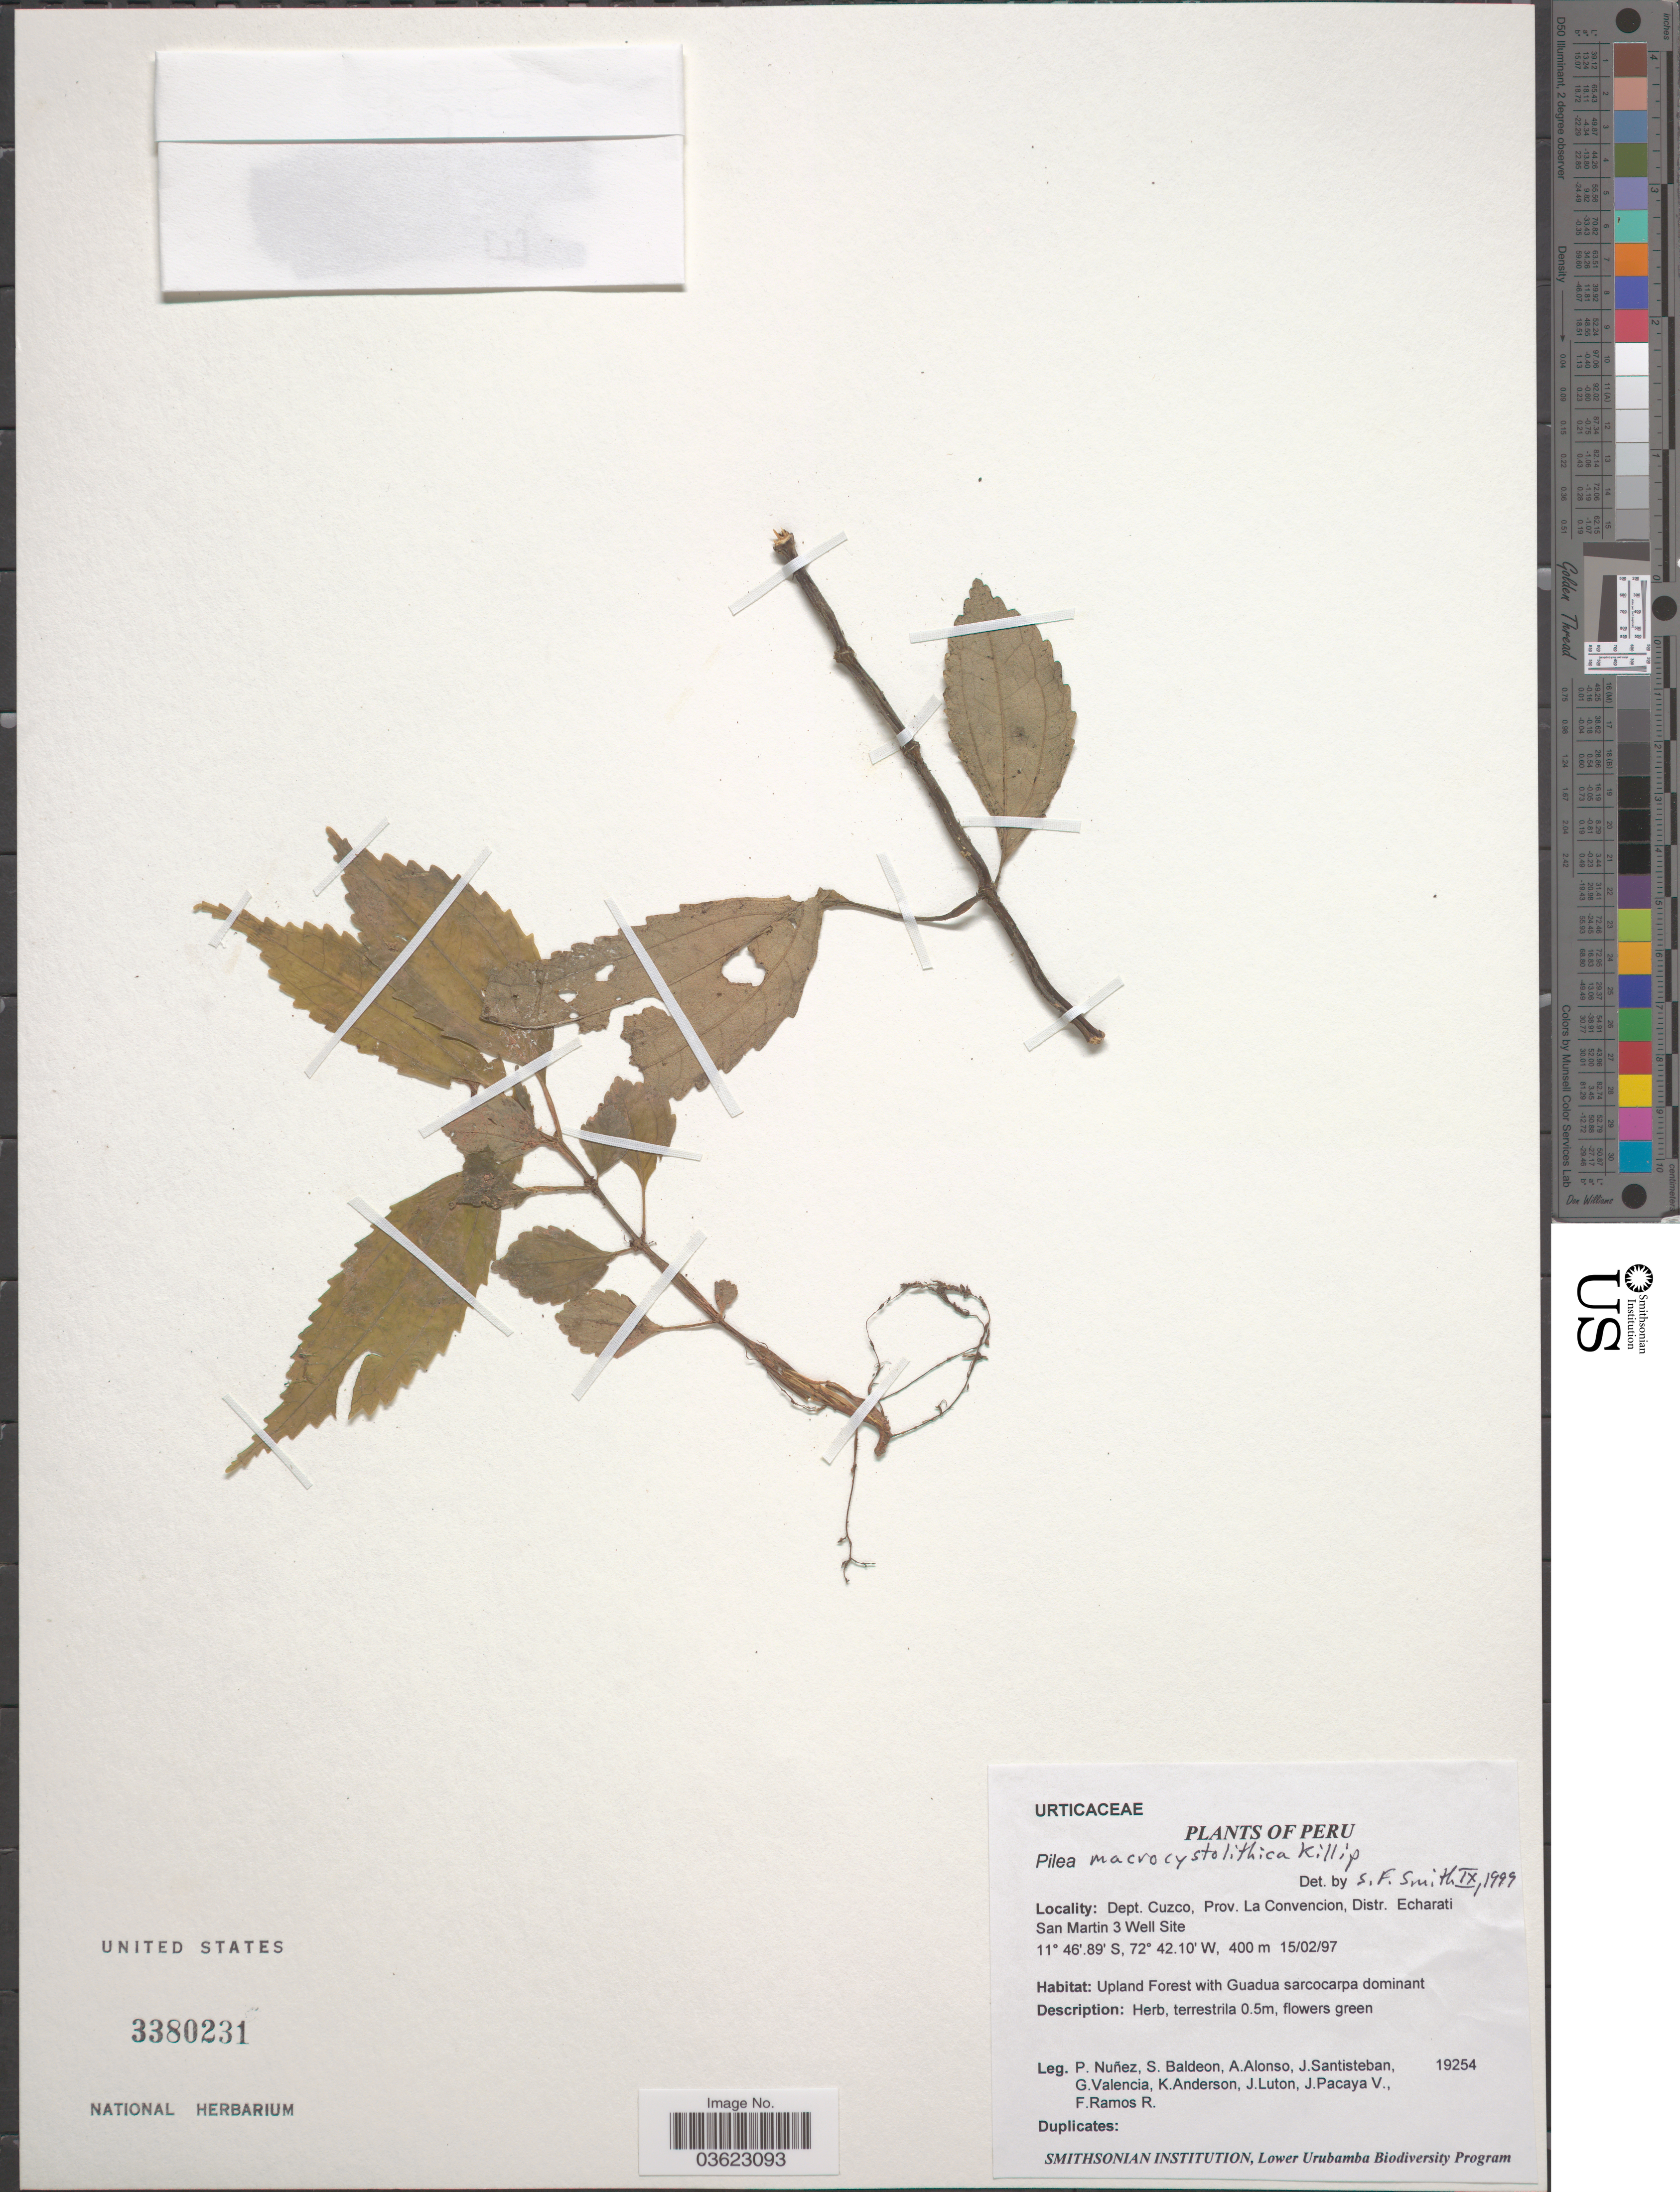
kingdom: Plantae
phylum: Tracheophyta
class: Magnoliopsida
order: Rosales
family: Urticaceae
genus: Pilea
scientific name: Pilea macrocystolithica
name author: Killip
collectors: P. Nuñez V., S. Baldeon, A. Alonso, J. Santisteban & et al.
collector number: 19254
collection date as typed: Transcribed d/m/y: 15/2/97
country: Peru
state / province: Cusco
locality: Dept. Cuzco, Prov. La Convencion, Distr. Echarati San Martin 3 Well Site.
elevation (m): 400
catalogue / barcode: US 3380231